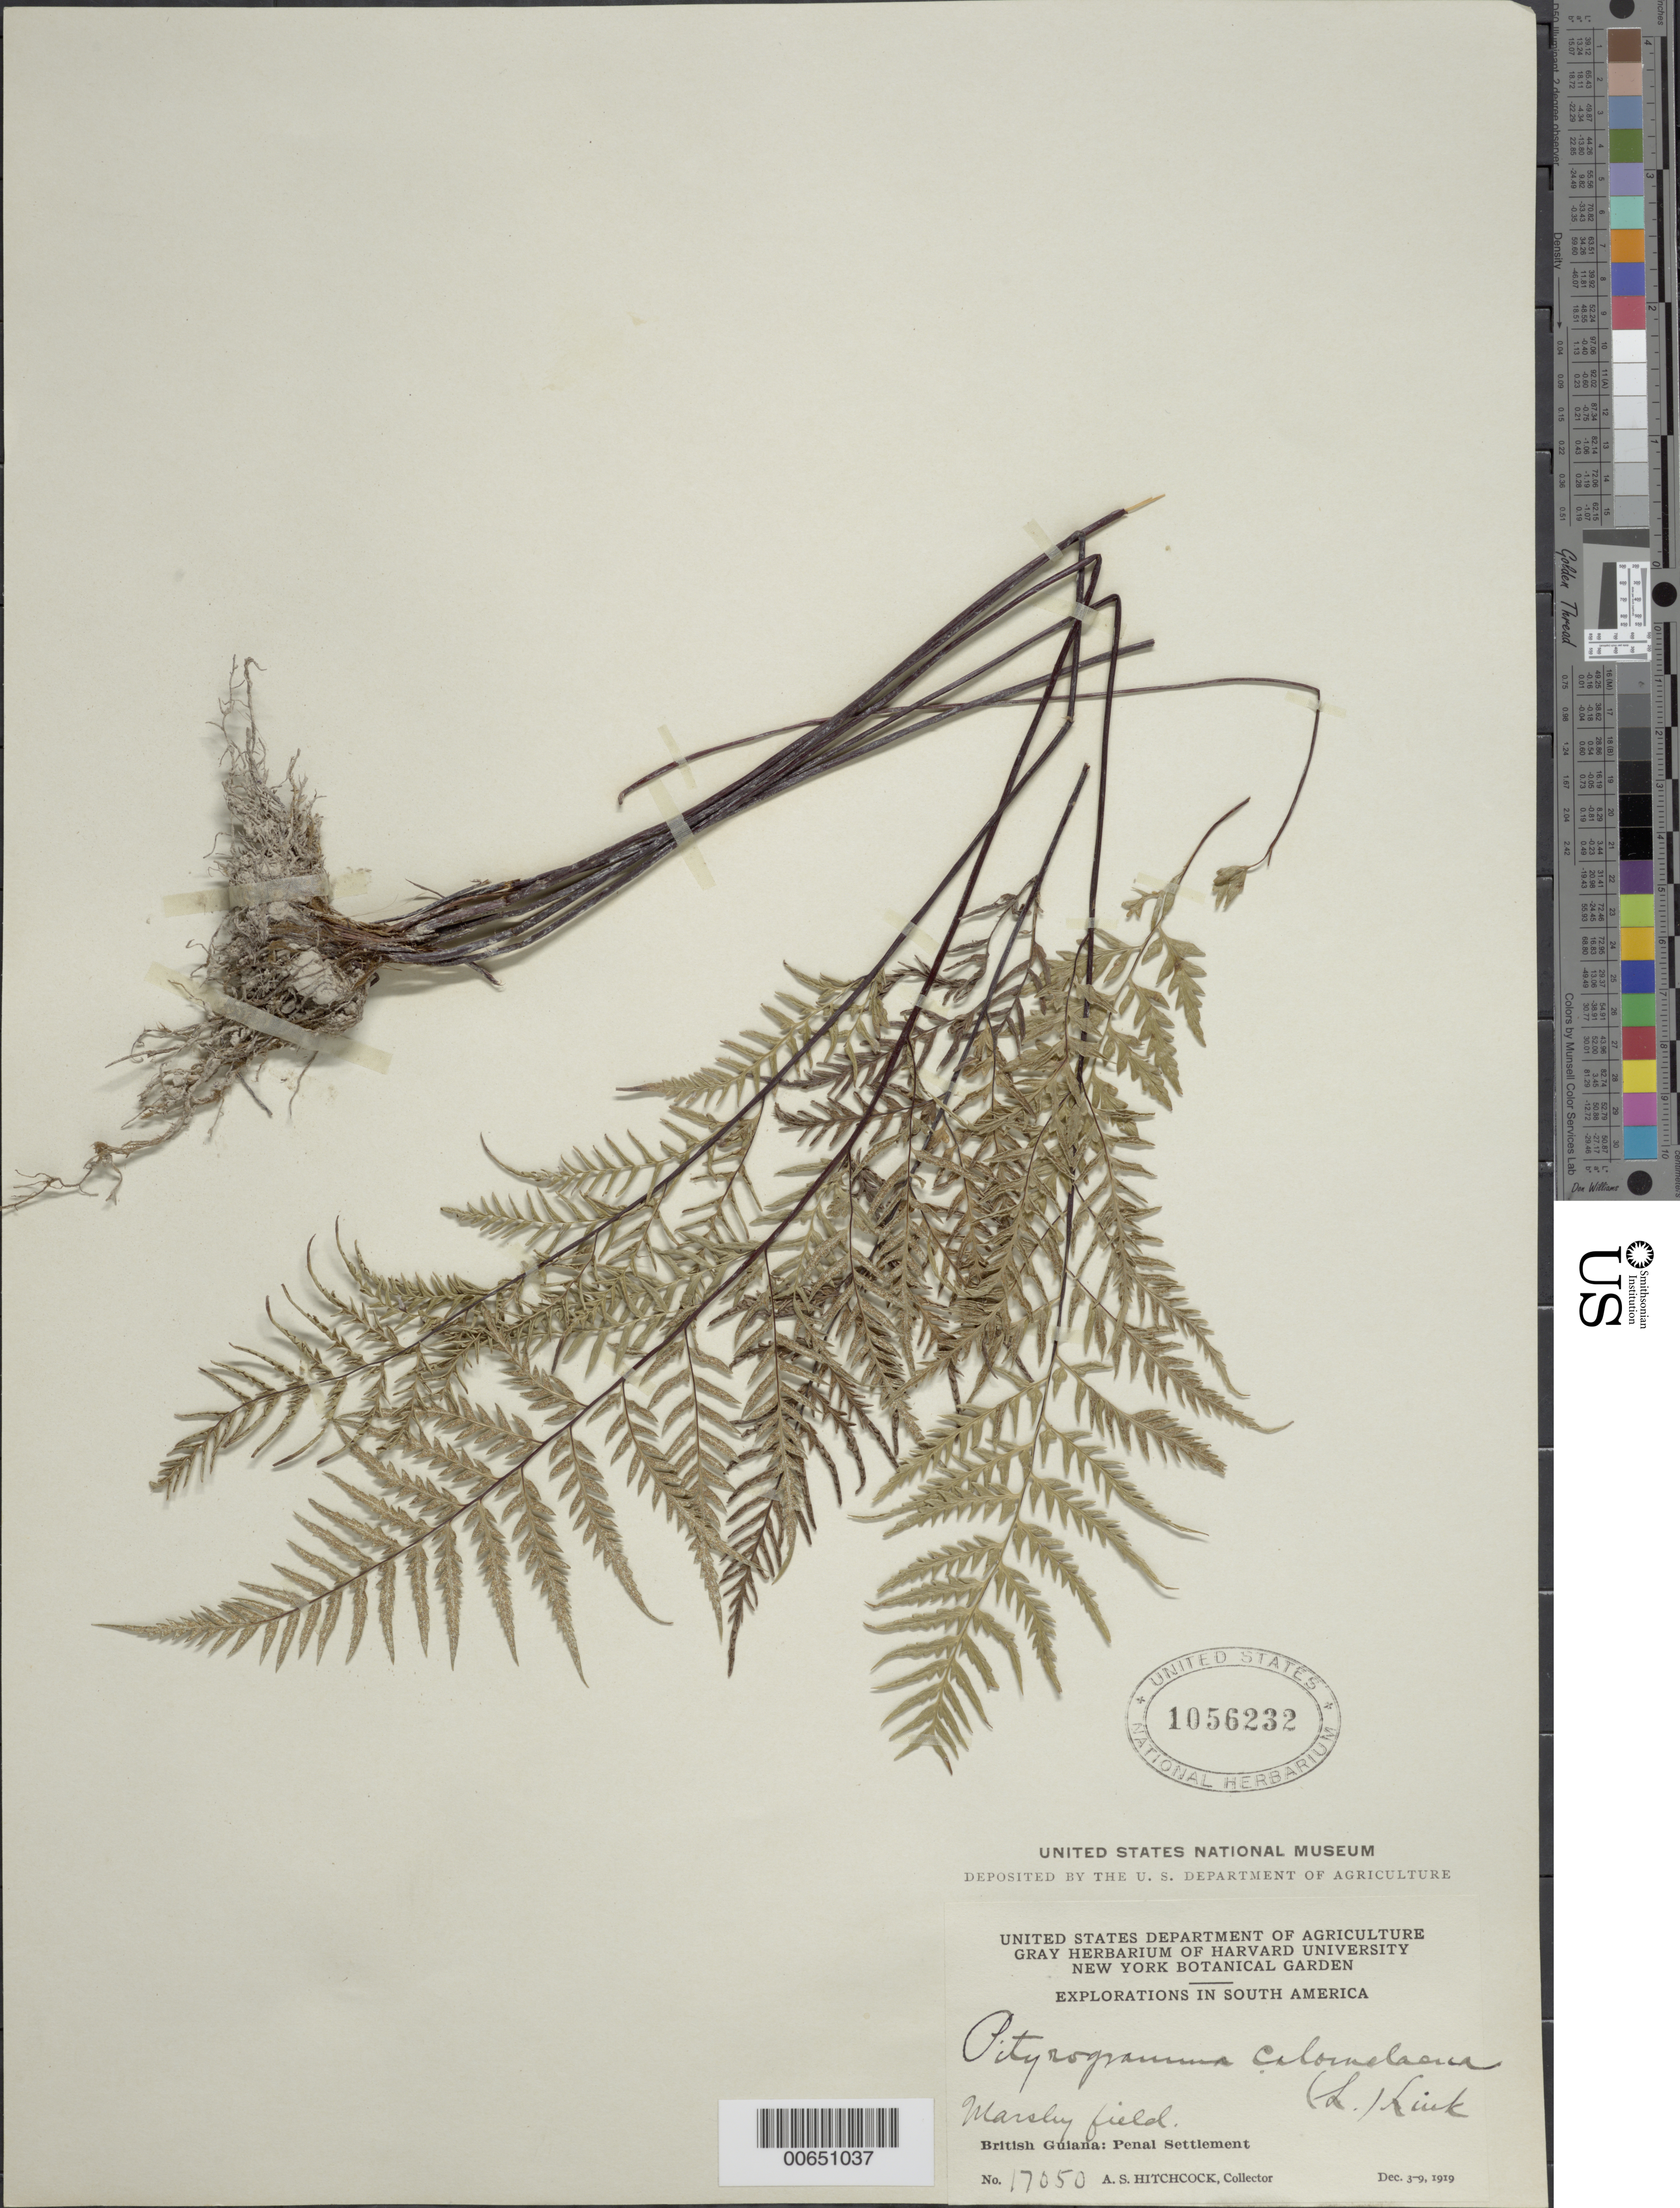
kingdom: Plantae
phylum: Tracheophyta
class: Polypodiopsida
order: Polypodiales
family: Pteridaceae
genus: Pityrogramma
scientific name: Pityrogramma calomelanos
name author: (L.) Link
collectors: A. S. Hitchcock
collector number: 17050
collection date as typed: Dec. 3-9, 1919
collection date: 1919-12-03/1919-12-09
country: Guyana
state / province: Cuyuni-Mazaruni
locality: Penal Settlement, on W side of Essequibo River, near mouth of Mazaruni River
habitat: Marshy field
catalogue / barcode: US 1056232